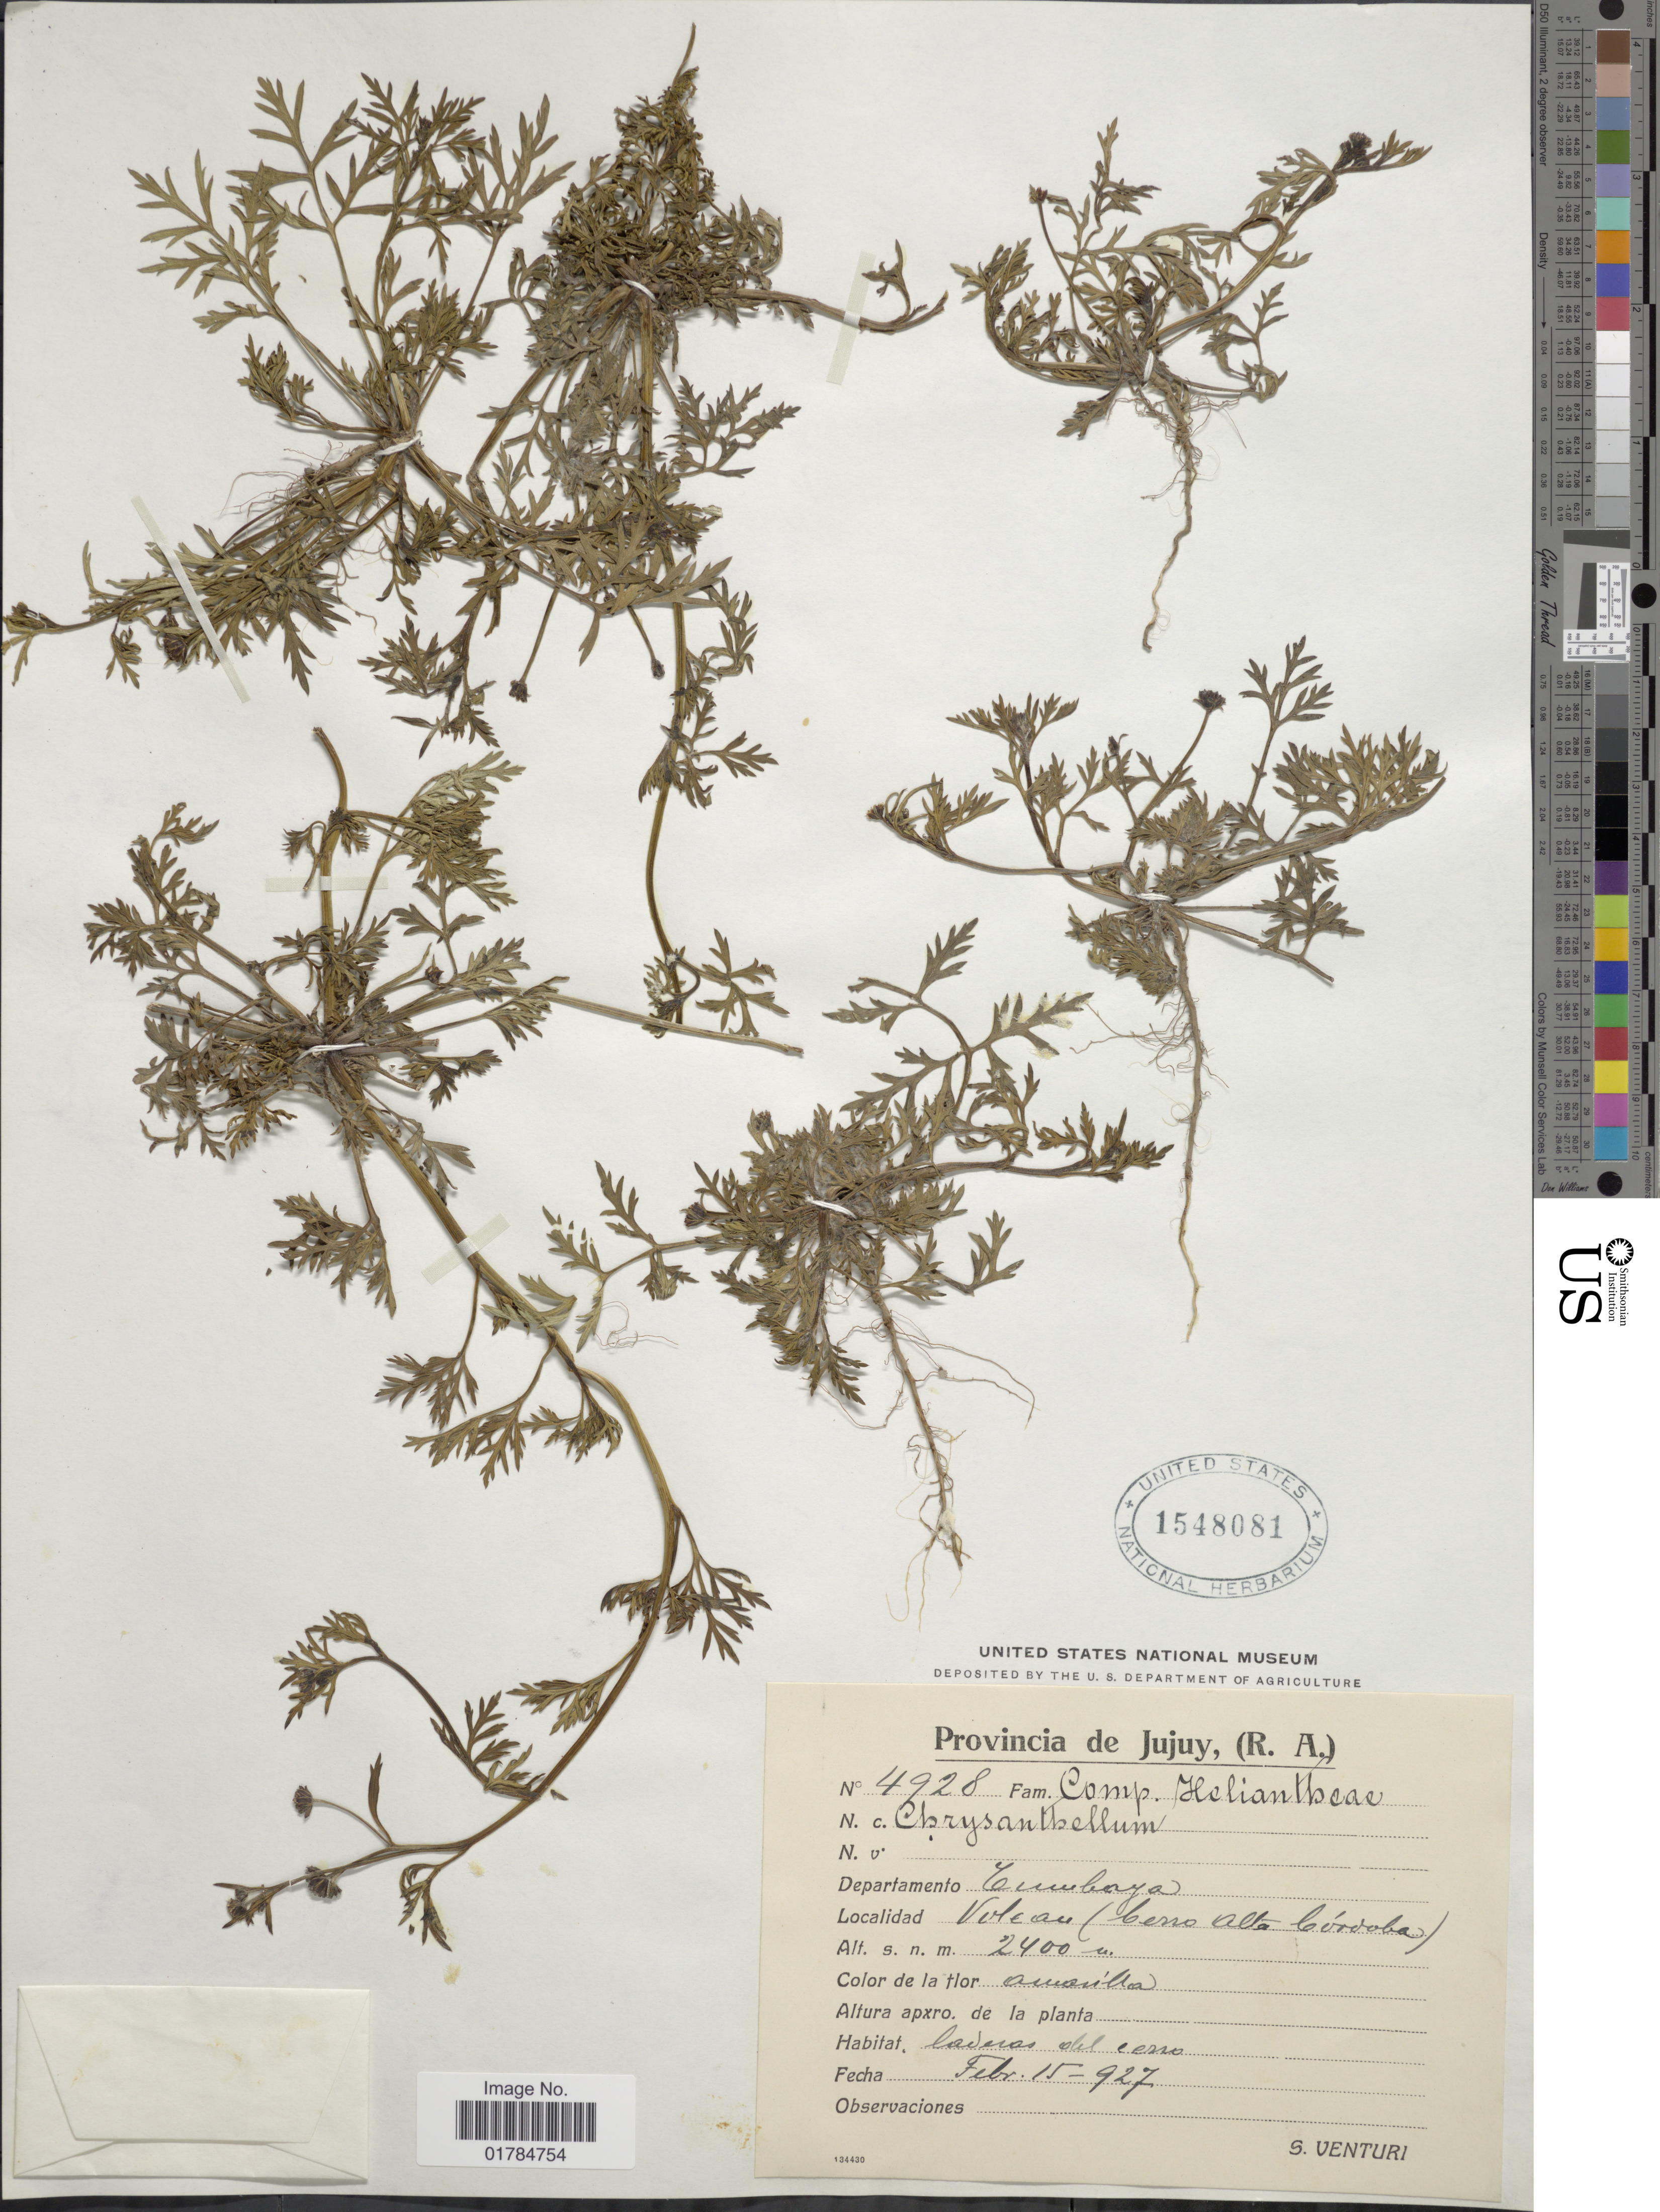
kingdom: Plantae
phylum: Tracheophyta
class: Magnoliopsida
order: Asterales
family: Asteraceae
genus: Chrysanthellum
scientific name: Chrysanthellum sp.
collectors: S. Venturi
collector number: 4928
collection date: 1927-02-15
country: Argentina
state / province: Jujuy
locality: Departamento Tumbaya, Volcan (Cerro Alta Cordoba)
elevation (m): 2400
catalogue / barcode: US 1548081